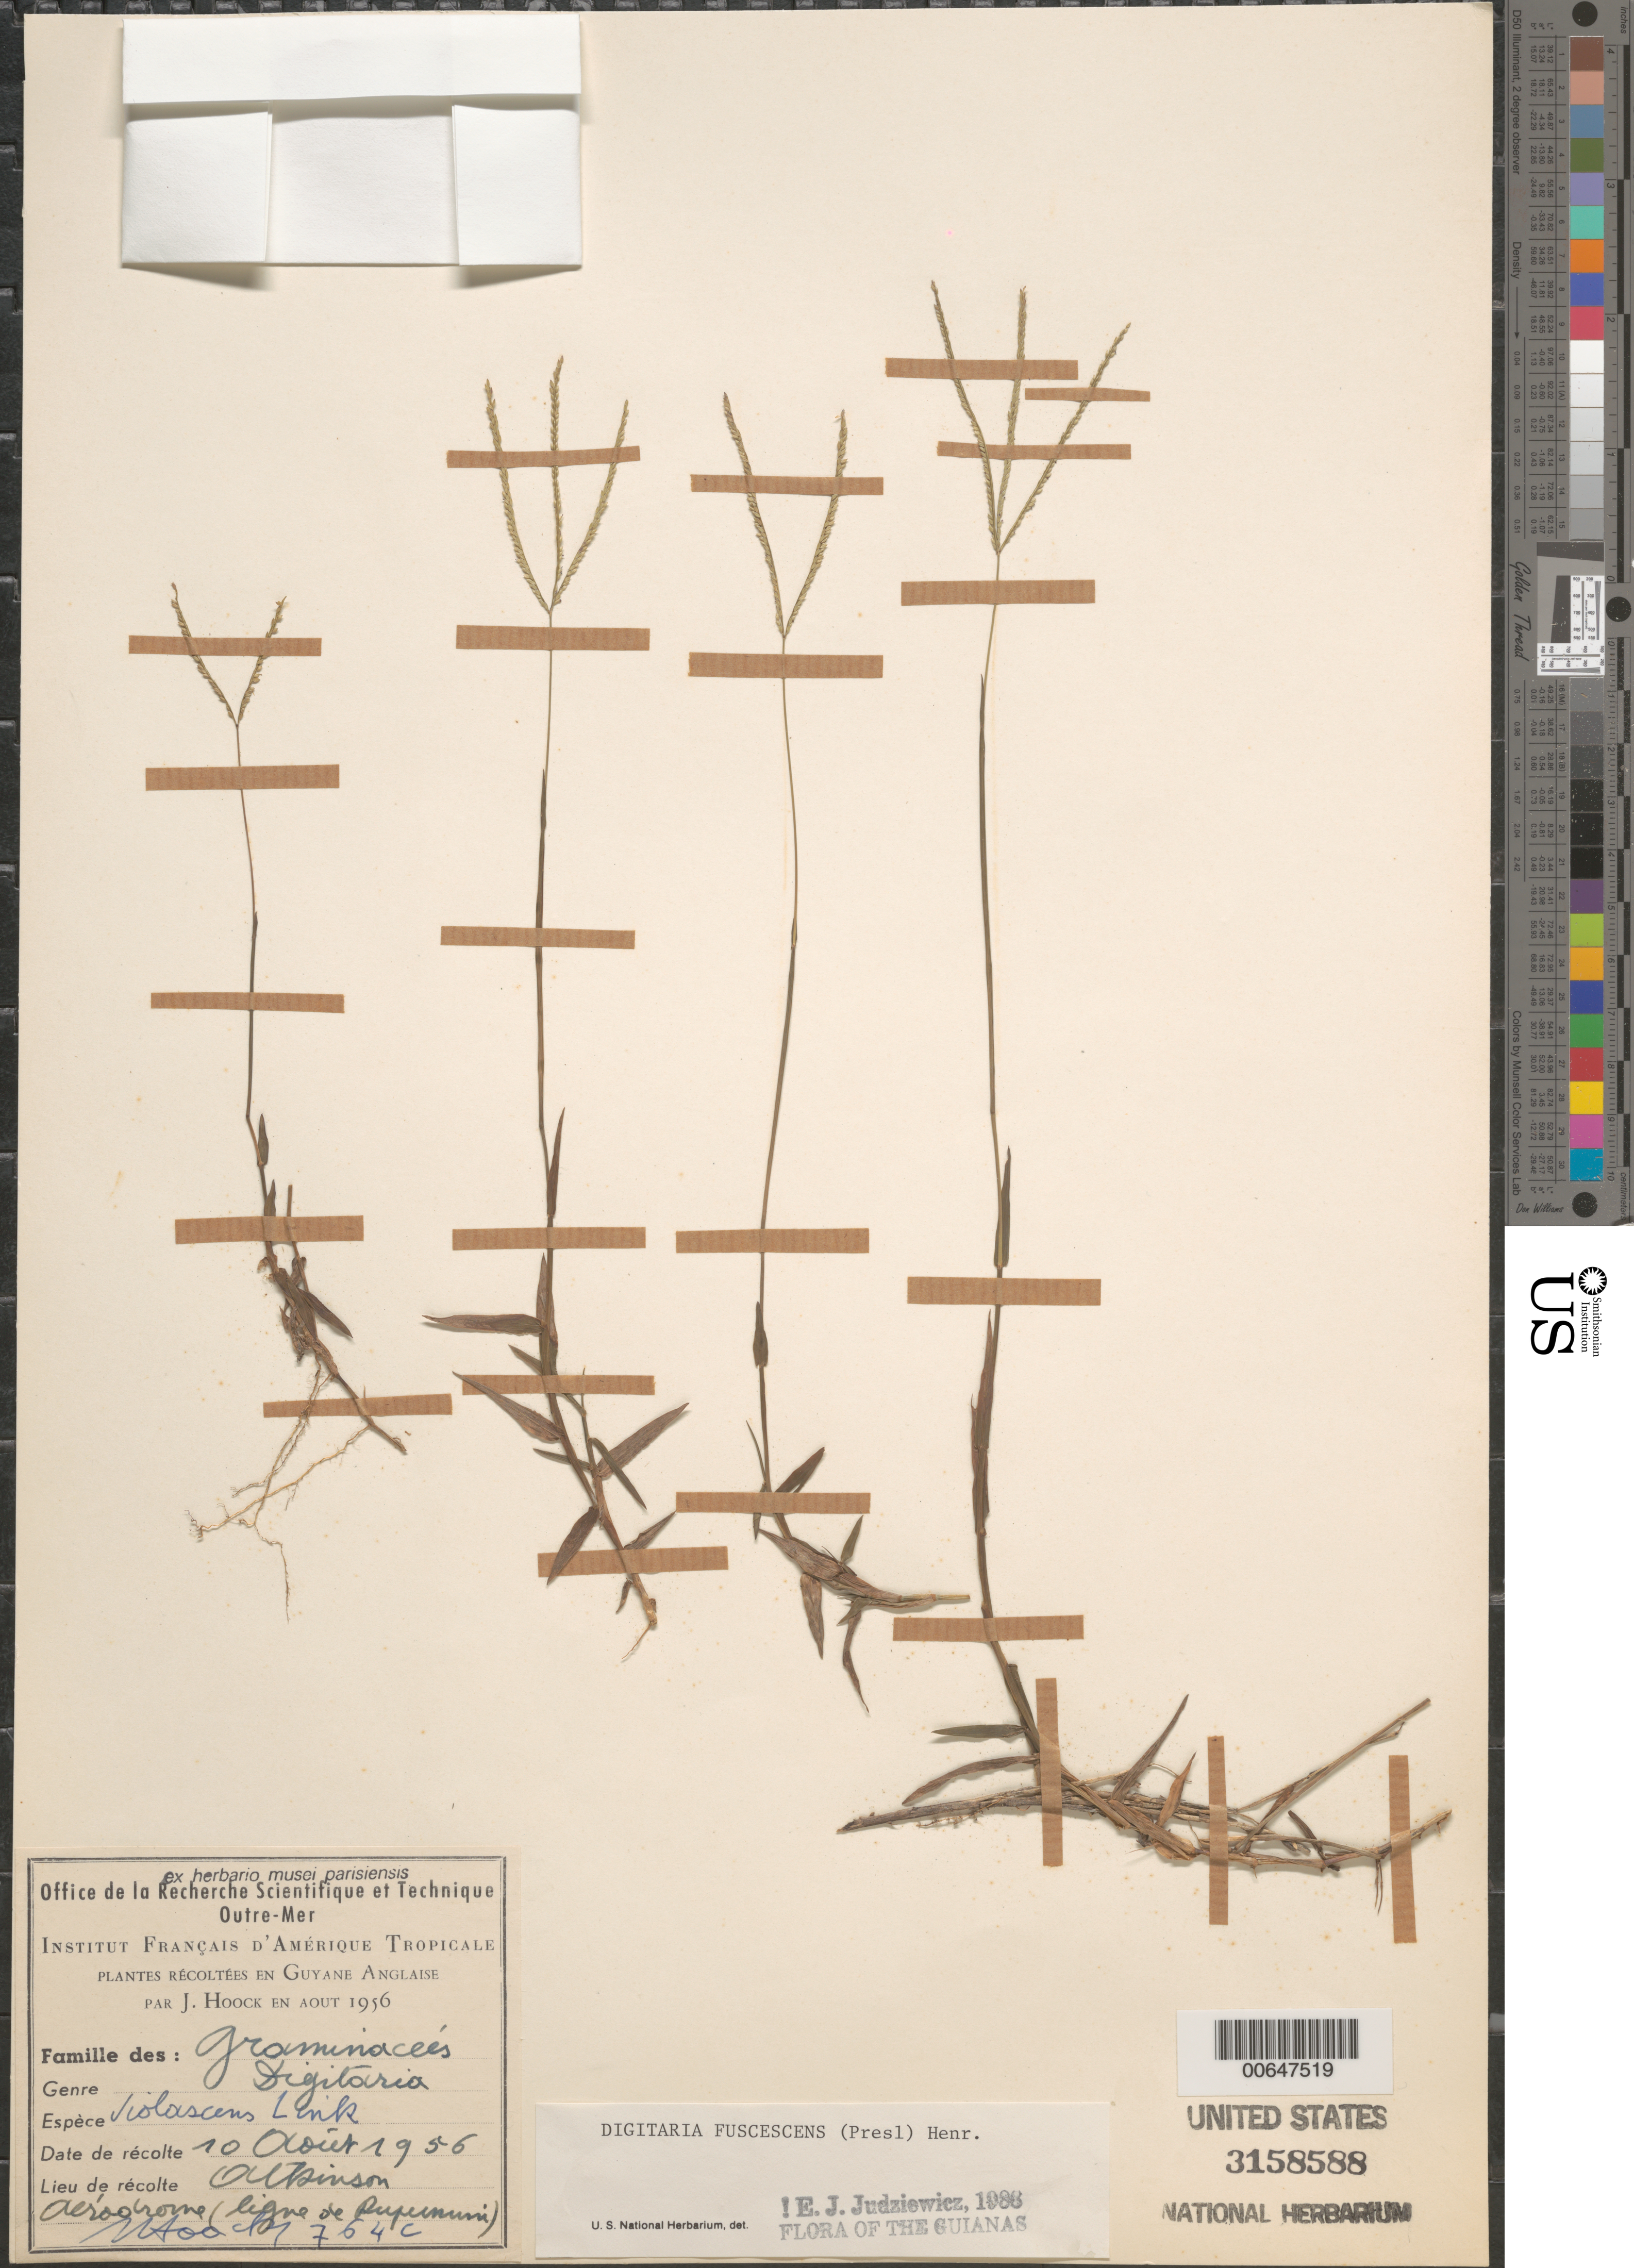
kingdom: Plantae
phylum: Tracheophyta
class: Liliopsida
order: Poales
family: Poaceae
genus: Digitaria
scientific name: Digitaria fuscescens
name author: (J. Presl) Henr.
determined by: Judziewicz, E. J.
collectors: J. Hoock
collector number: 746 c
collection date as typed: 10-Aug-56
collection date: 1956-08-10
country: Guyana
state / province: Demerara-Mahaica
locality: Atkinson Aérodrome (ligne de Rupununi)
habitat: Airport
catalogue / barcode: US 3158588